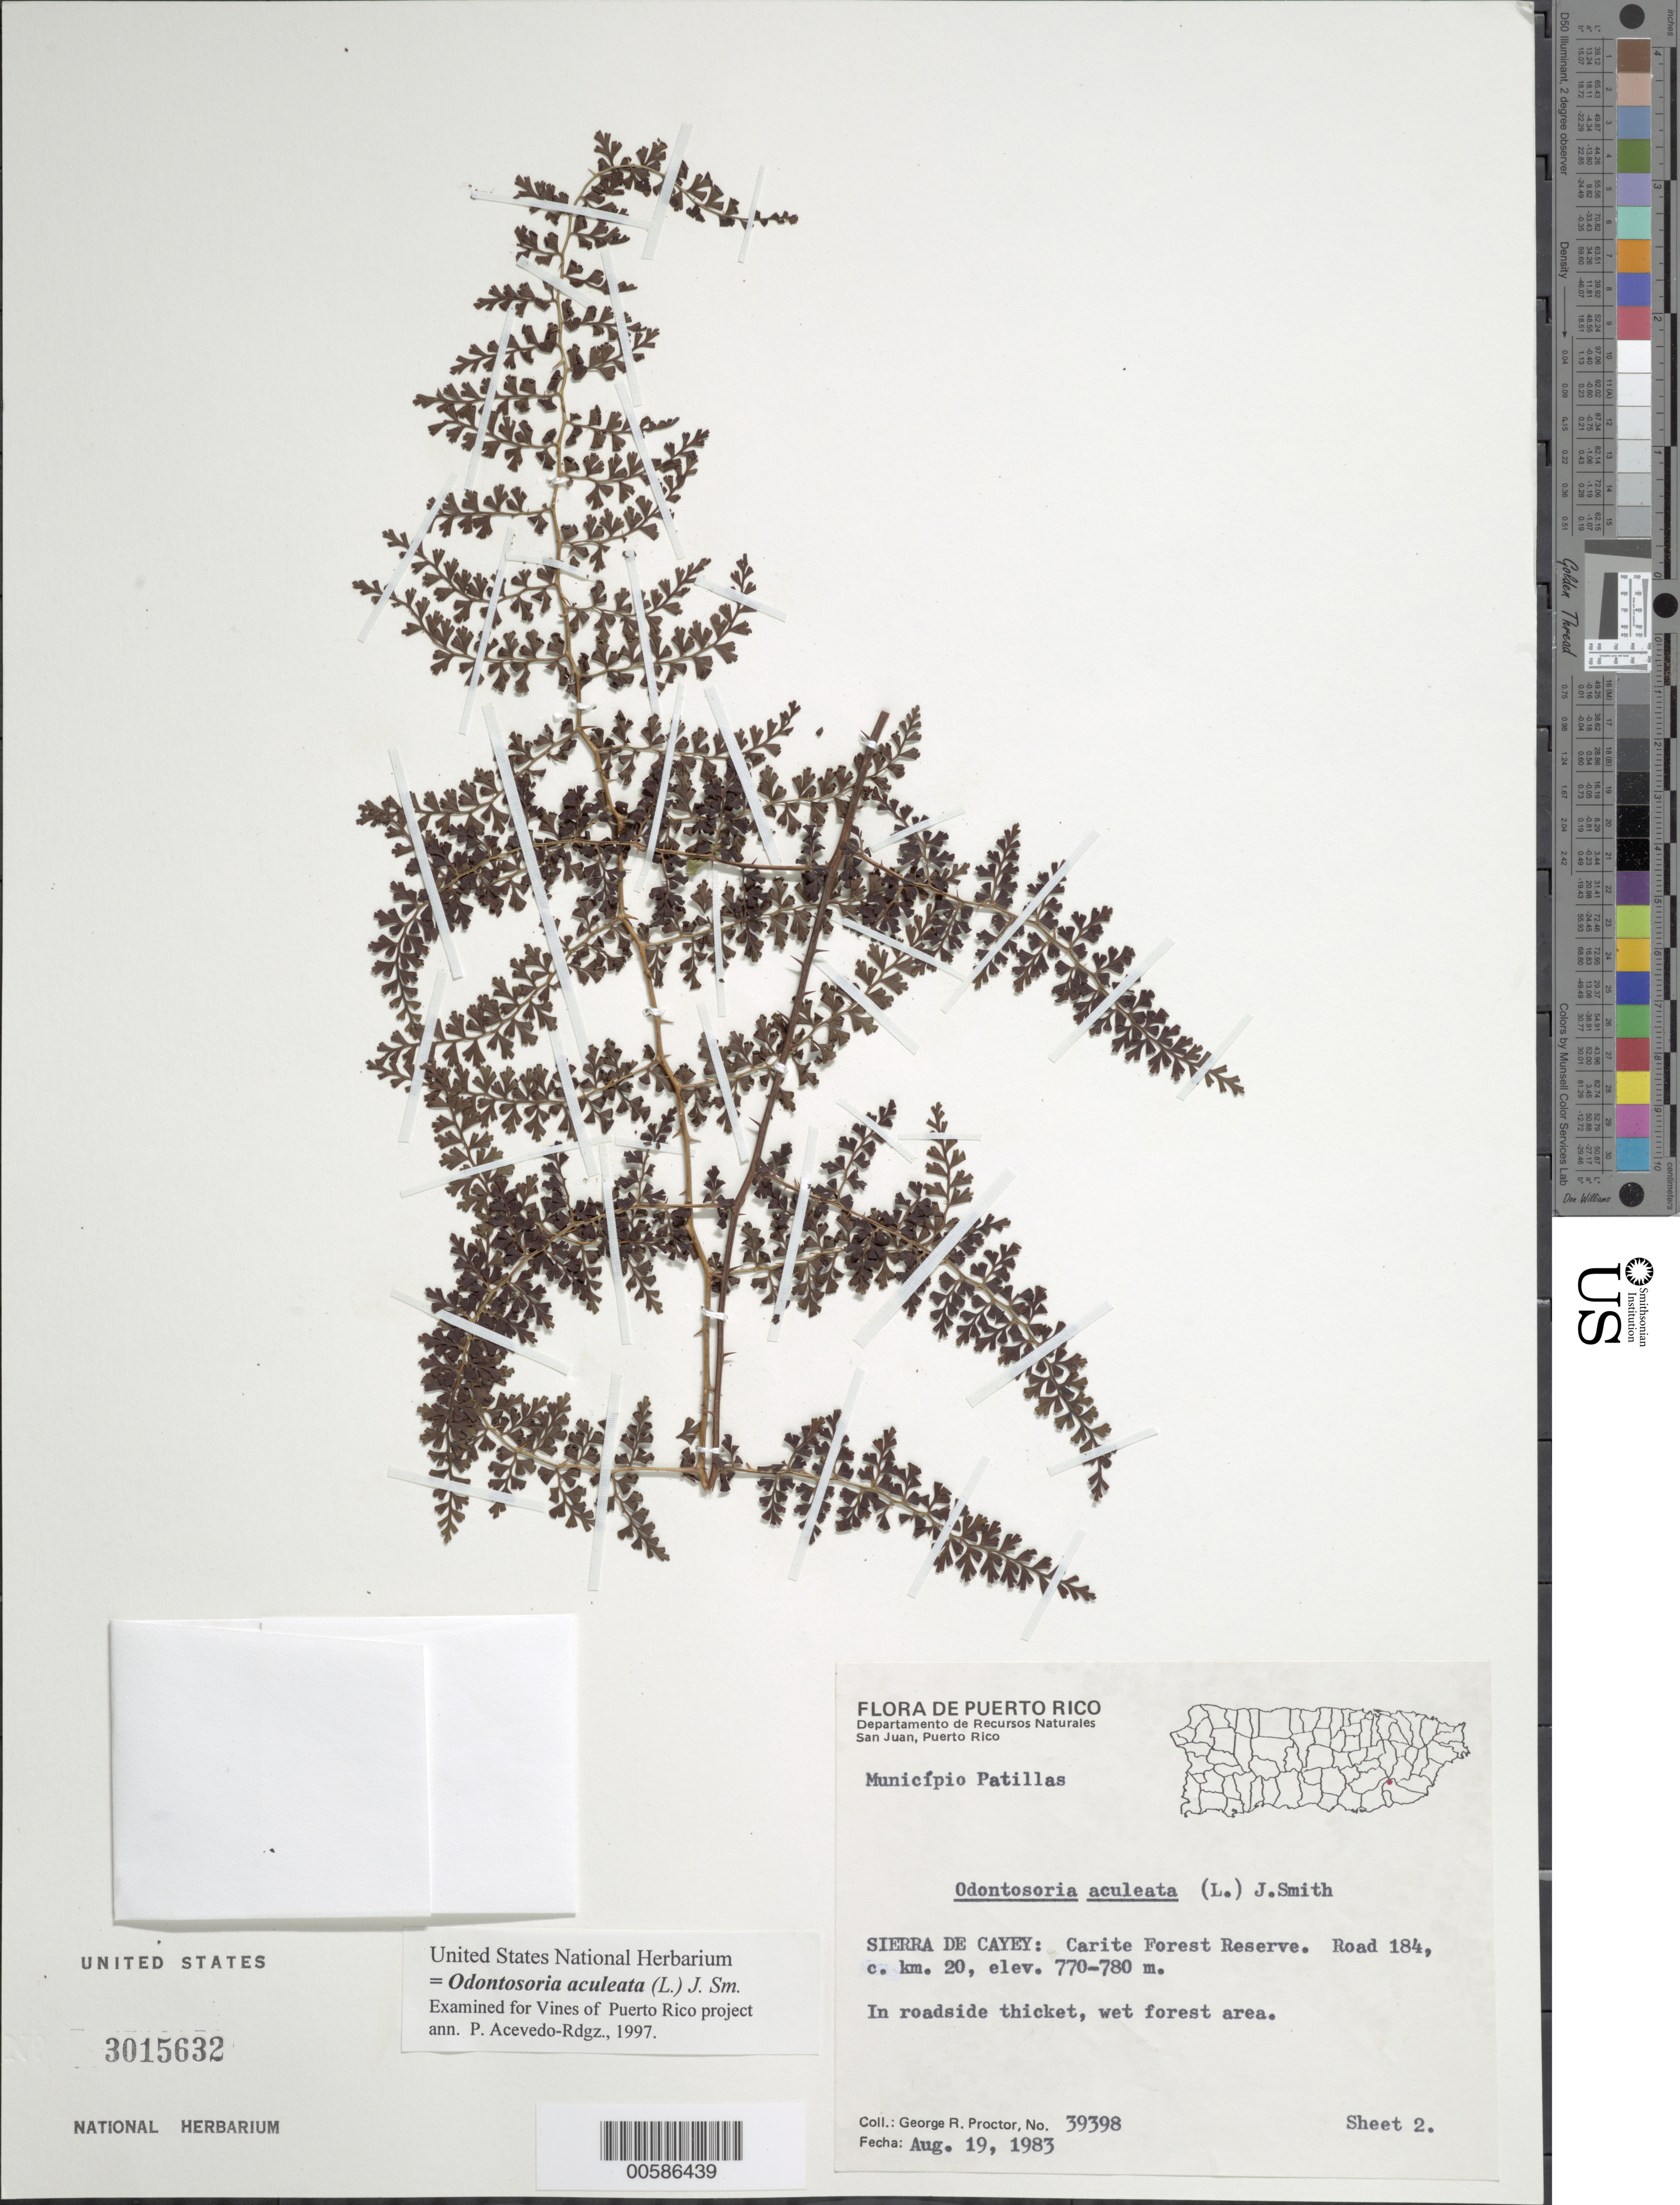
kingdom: Plantae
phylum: Tracheophyta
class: Polypodiopsida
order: Polypodiales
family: Lindsaeaceae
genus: Odontosoria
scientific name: Odontosoria aculeata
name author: (L.) J. Sm.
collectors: G. R. Proctor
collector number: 39398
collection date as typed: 19 Aug 1983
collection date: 1983-08-19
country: Puerto Rico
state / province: Río Grande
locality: Sierra de Cayey: Carite Forest Reserve. Road 184, c. km 20. Municipio Patillas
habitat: In roadside thicket, wet forest area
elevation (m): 770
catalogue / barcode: US 3015632